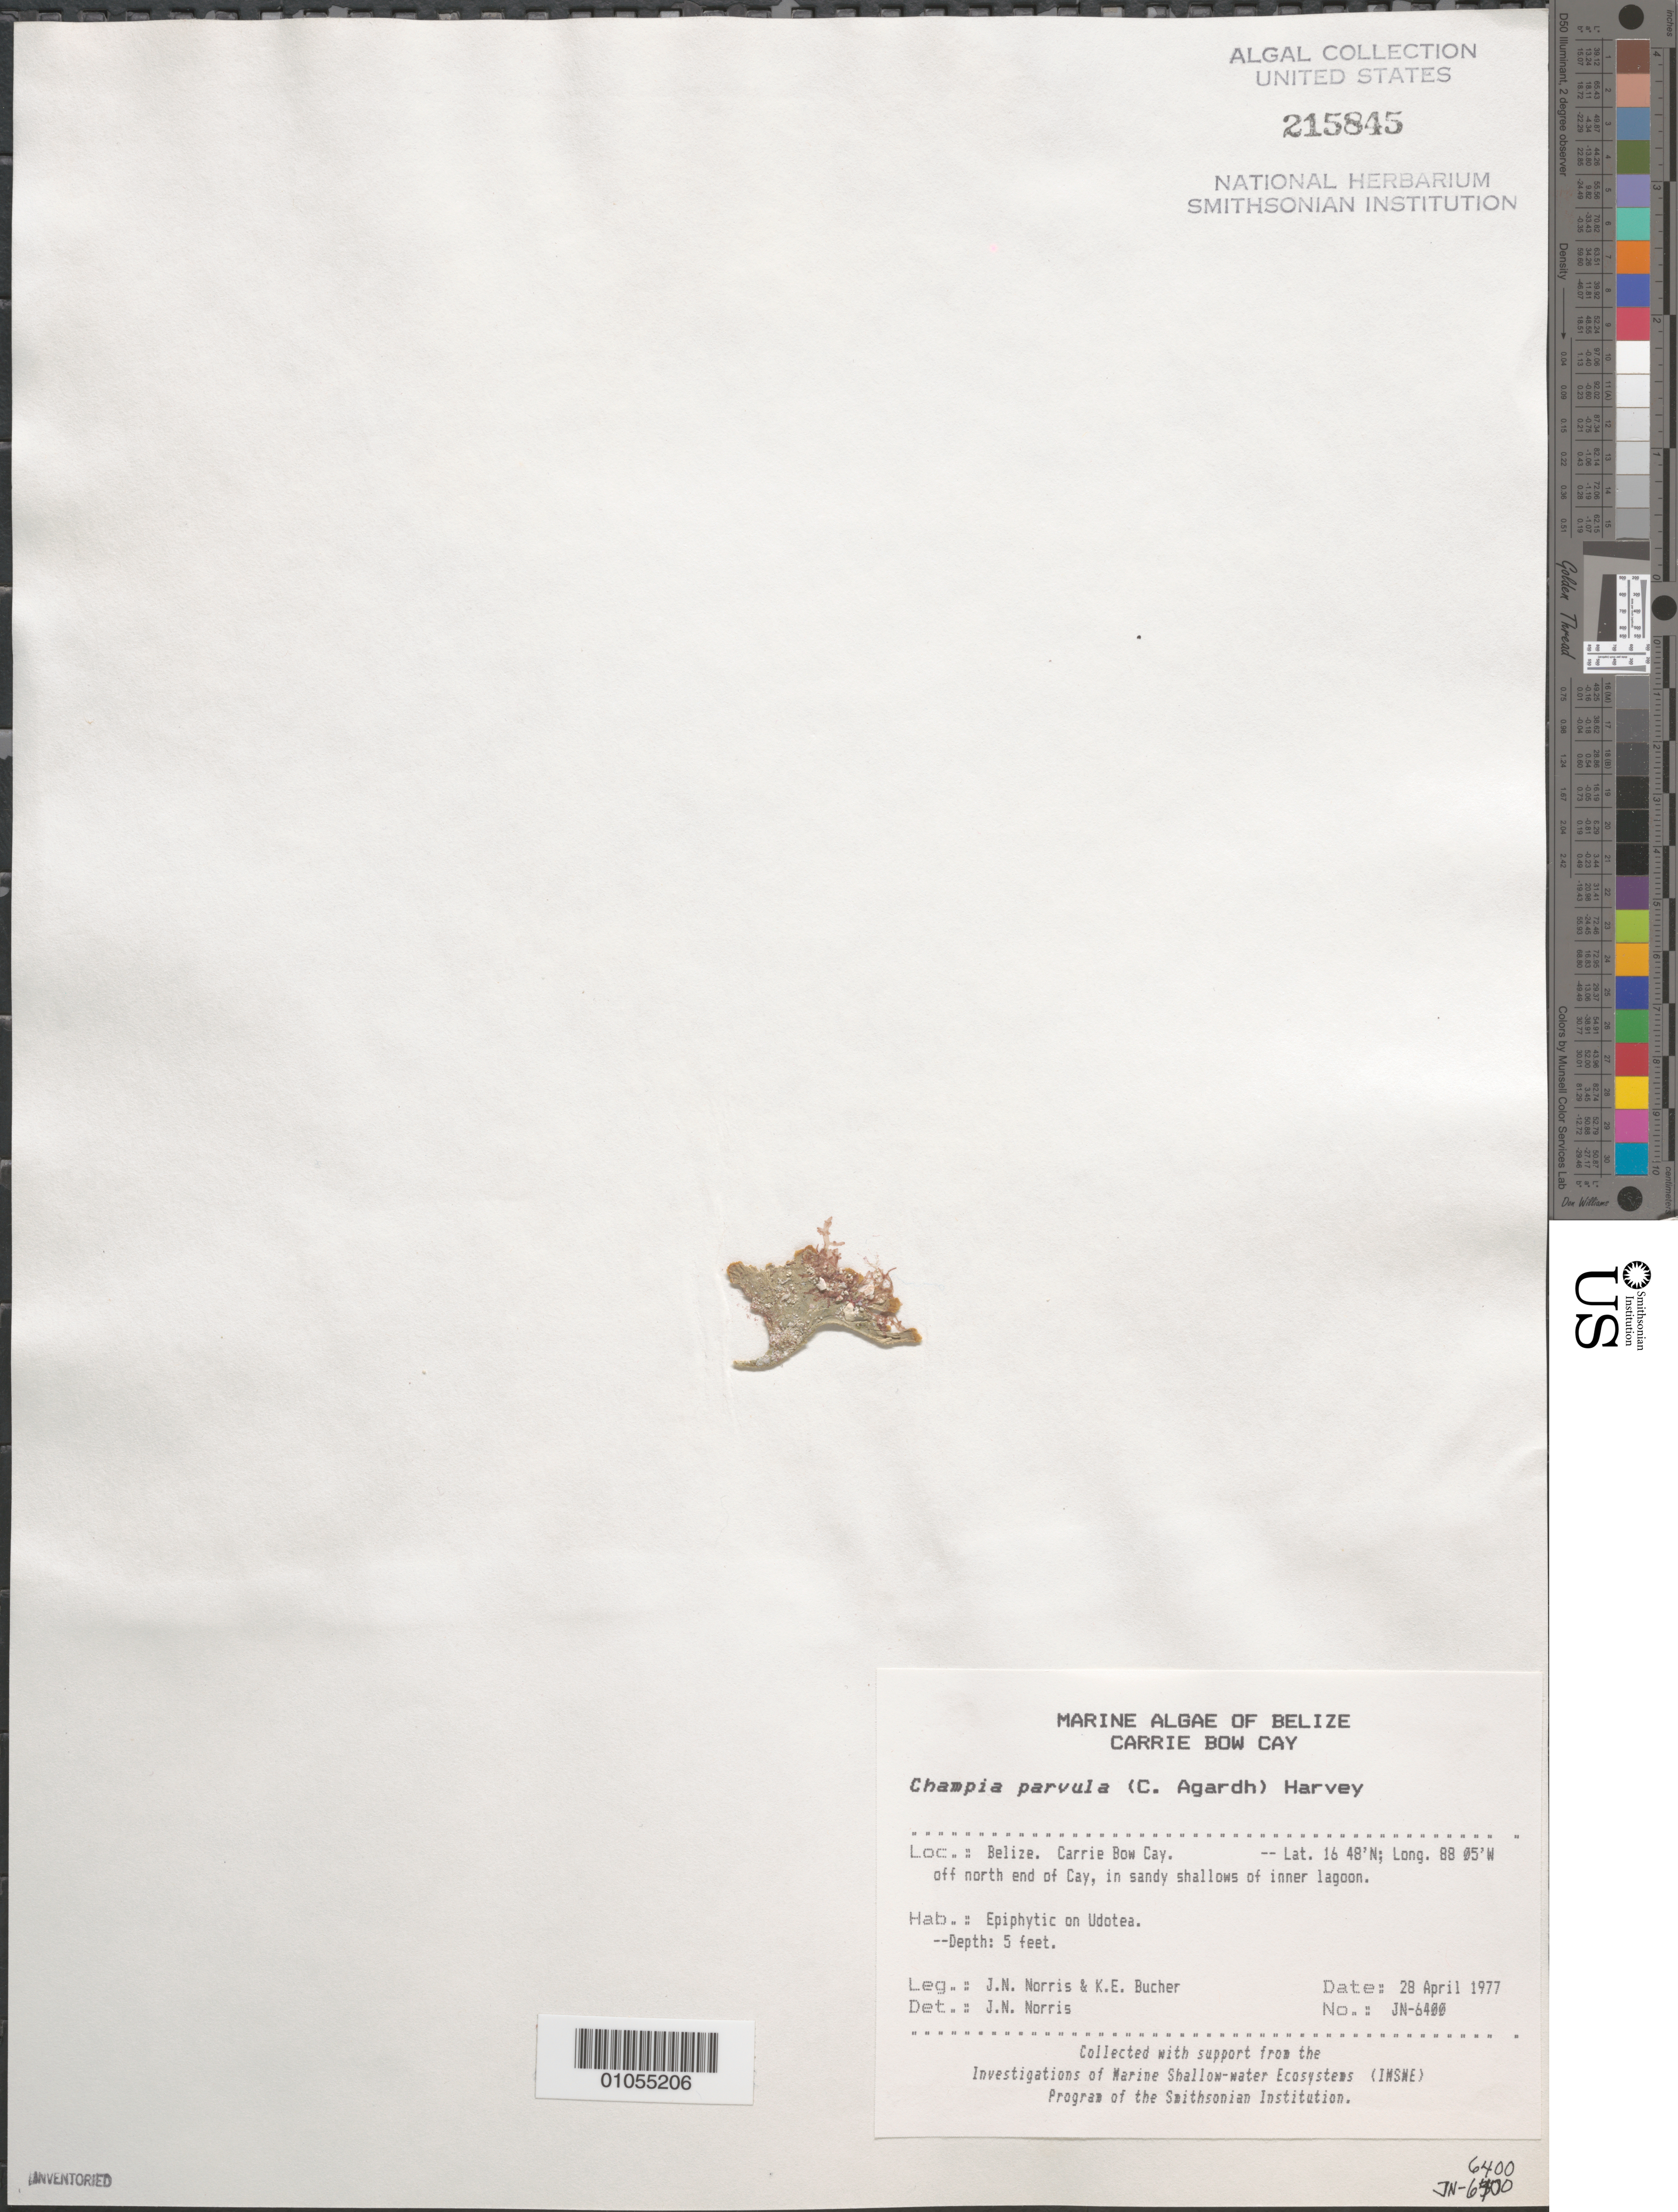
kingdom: Plantae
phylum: Rhodophyta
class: Florideophyceae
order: Rhodymeniales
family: Champiaceae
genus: Champia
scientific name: Champia parvula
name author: (C. Agardh) Harv.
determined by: Norris, James N.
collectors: J. N. Norris & K. E. Bucher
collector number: JN-6400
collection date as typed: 28 Apr 1977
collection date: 1977-04-28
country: Belize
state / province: Stann Creek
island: Carrie Bow Cay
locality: Off north end of the cay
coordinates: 16 48'N, 88 05'W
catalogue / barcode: US 215845